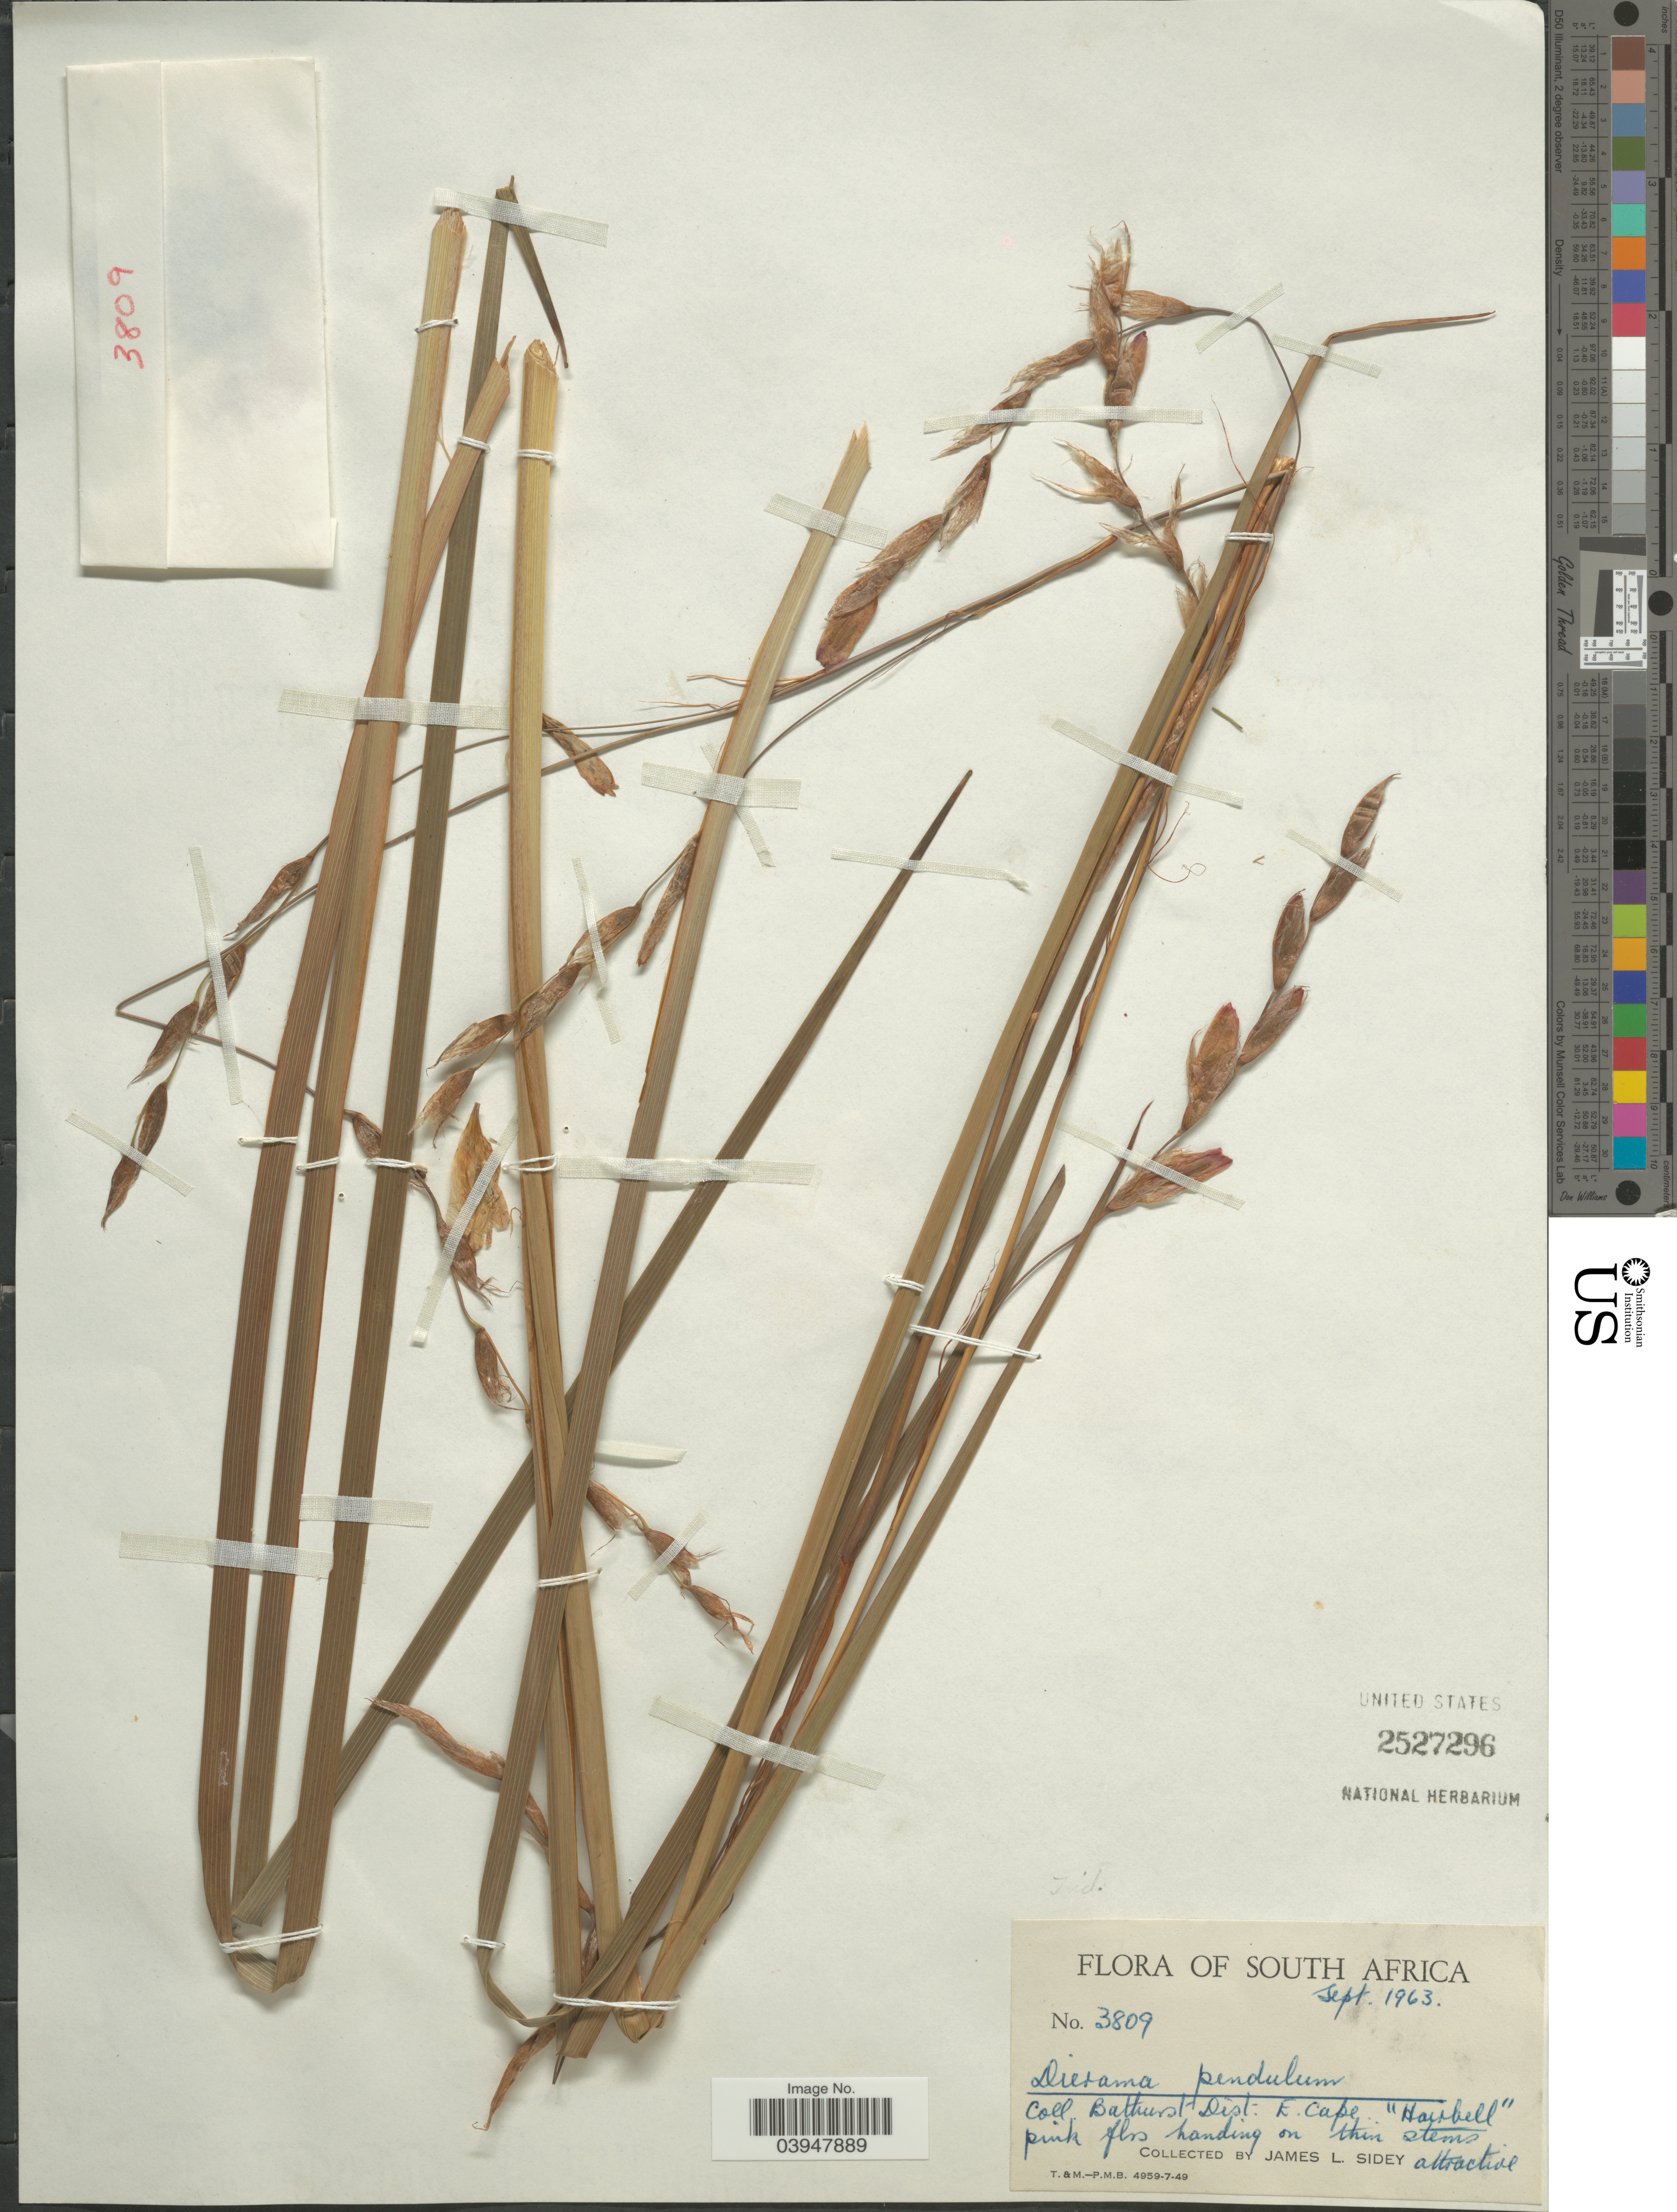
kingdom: Plantae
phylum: Tracheophyta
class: Liliopsida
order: Asparagales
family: Iridaceae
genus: Dierama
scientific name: Dierama pendulum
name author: Baker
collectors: J. L. Sidey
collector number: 3809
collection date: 1963-09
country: South Africa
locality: Bathurst Dist. E. Cape.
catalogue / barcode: US 2527296